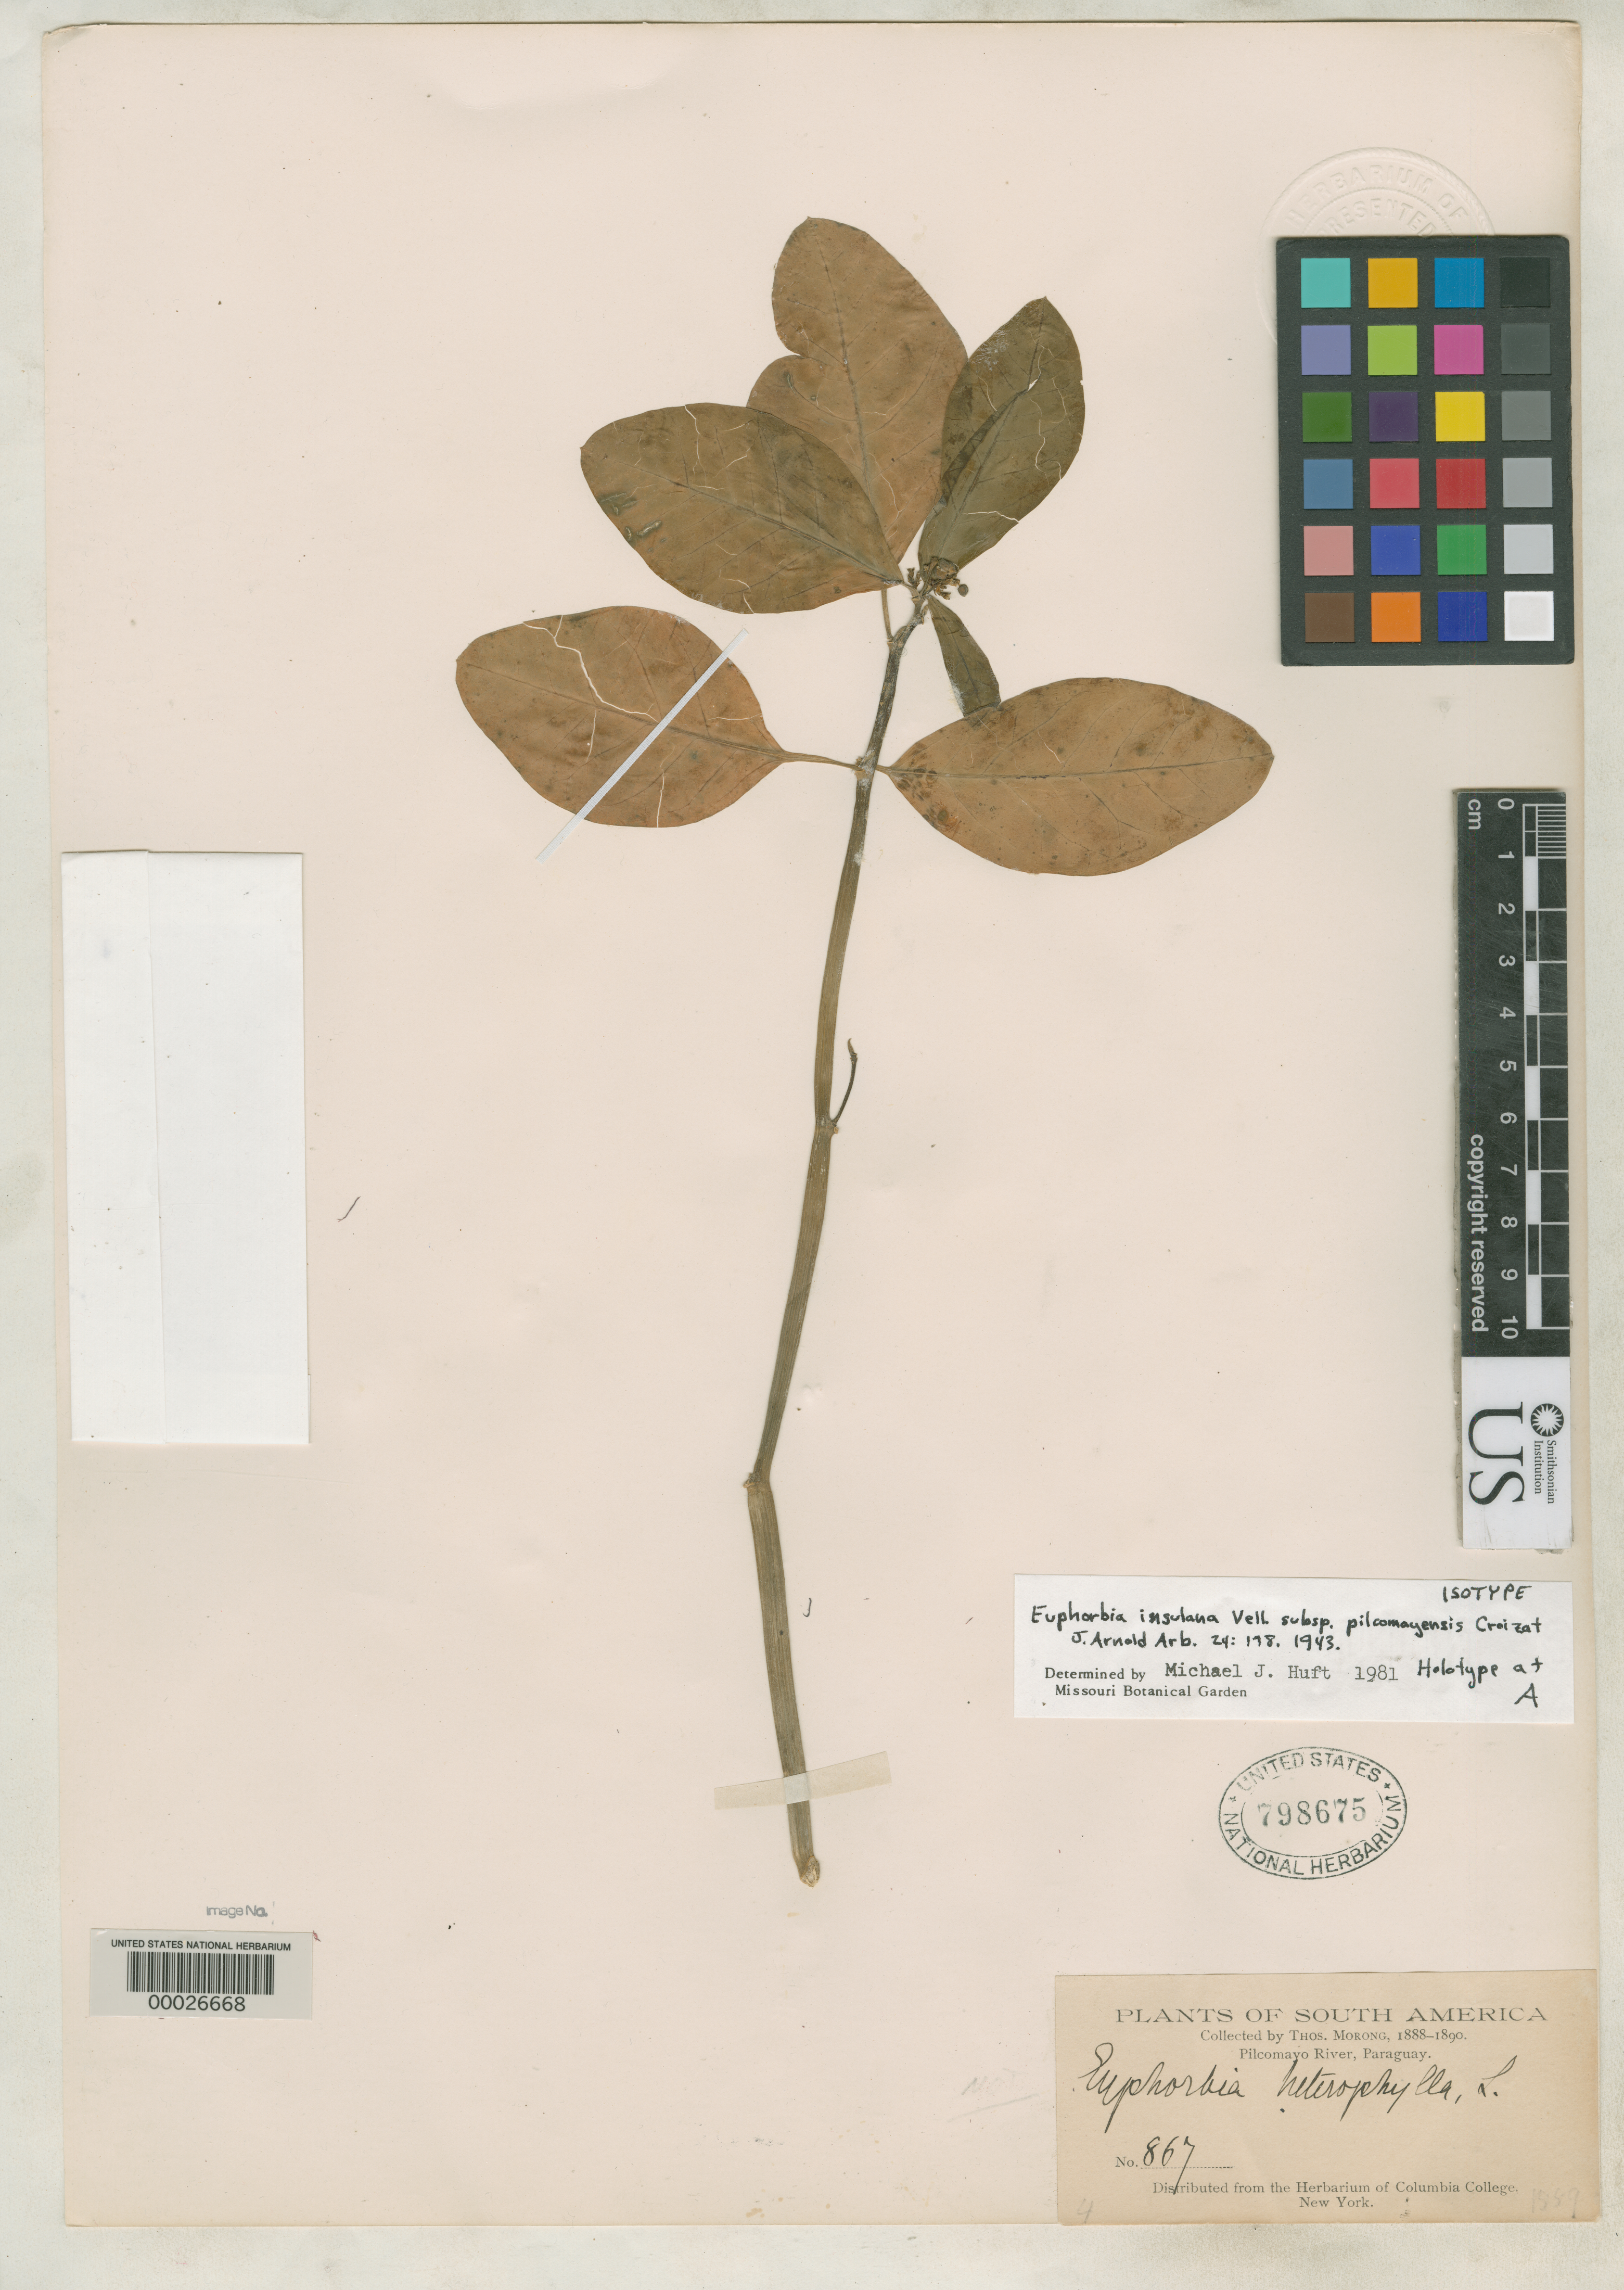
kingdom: Plantae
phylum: Tracheophyta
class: Magnoliopsida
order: Malpighiales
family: Euphorbiaceae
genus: Euphorbia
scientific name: Euphorbia insulana subsp. pilcomayensis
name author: Croizat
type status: Isotype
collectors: T. Morong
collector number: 867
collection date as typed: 1888 to -- --- 1890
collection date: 1888/1890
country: Paraguay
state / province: Boquerón / Presidente Hayes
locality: Pilcomayo River.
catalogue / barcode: US 798675